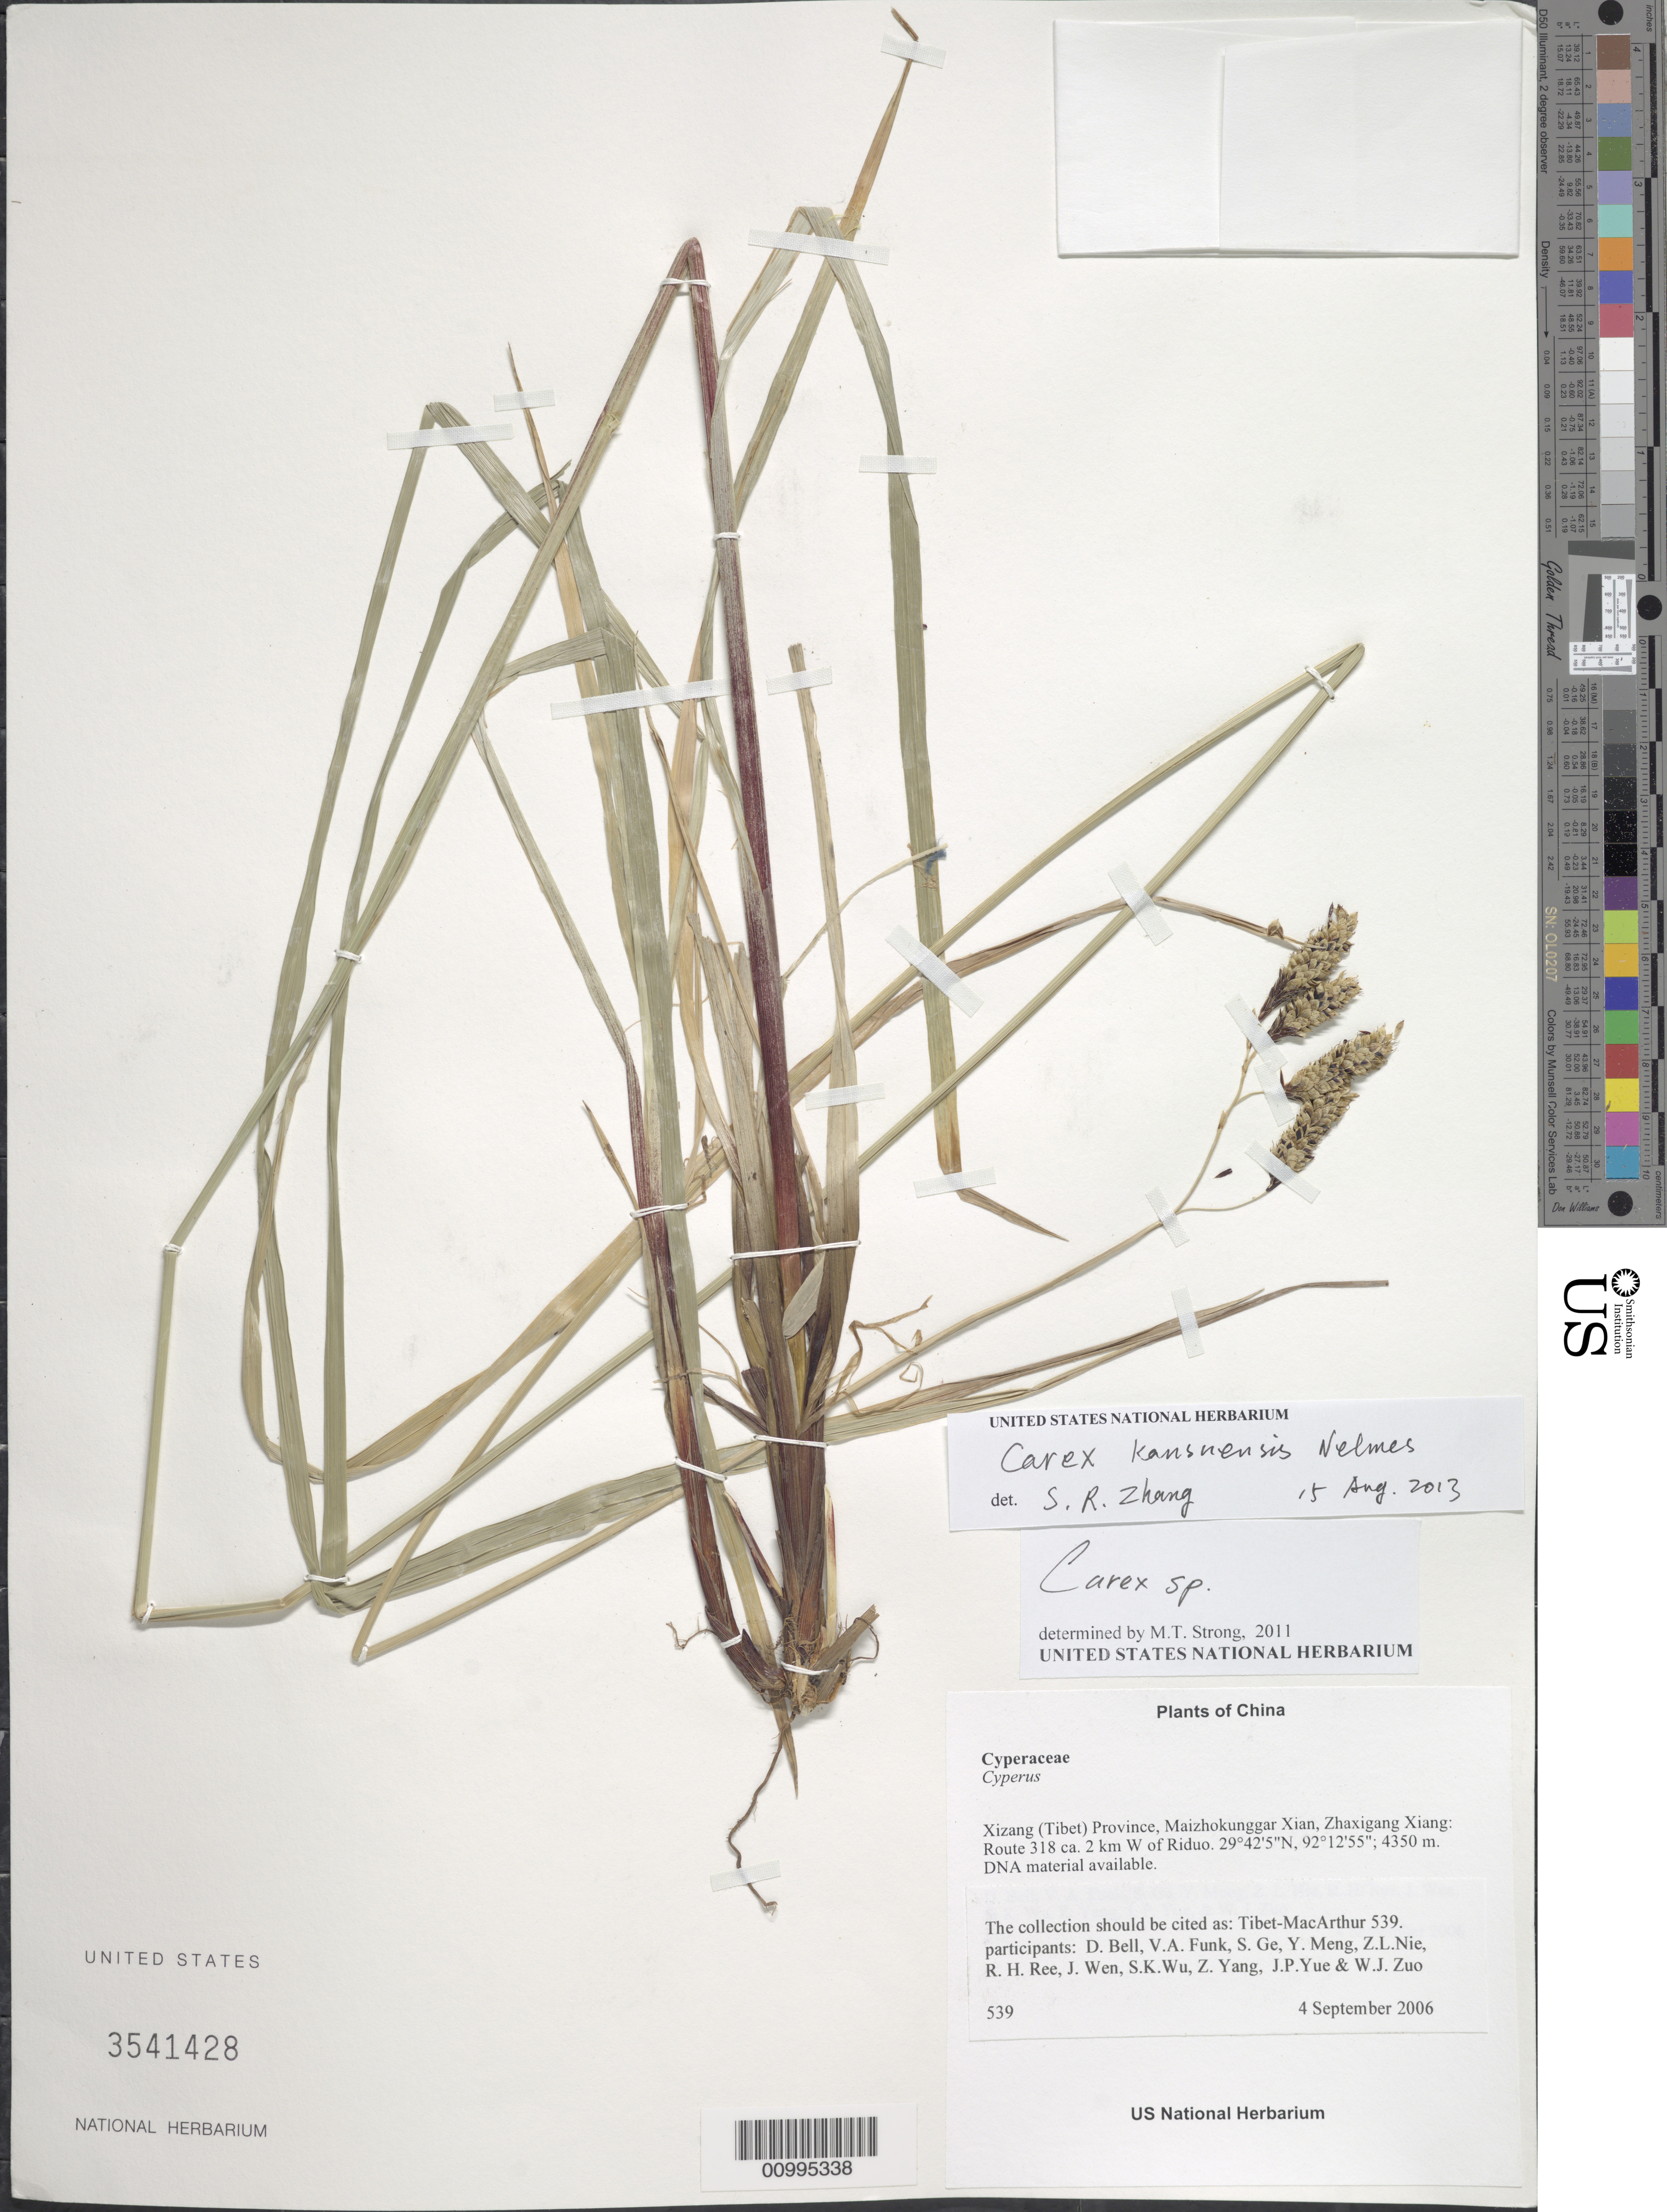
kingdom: Plantae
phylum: Tracheophyta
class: Liliopsida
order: Poales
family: Cyperaceae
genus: Carex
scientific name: Carex kansuensis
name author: Nelmes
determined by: Zhang, S. R.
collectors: Tibet-MacArthur, D. A. Bell, V. Funk, S. Ge, Y. Meng, Z. Nie, R. Ree, J. Wen, S. K. Wu, Z. Yang, J. Yue & W. Zuo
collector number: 539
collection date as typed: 04 Sep 2006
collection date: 2006-09-04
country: China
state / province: Xizang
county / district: Maizhokunggar Xian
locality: Zhaxigang Xiang. Route 318 ca. 2 km W of Riduo.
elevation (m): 4350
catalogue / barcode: US 3541428